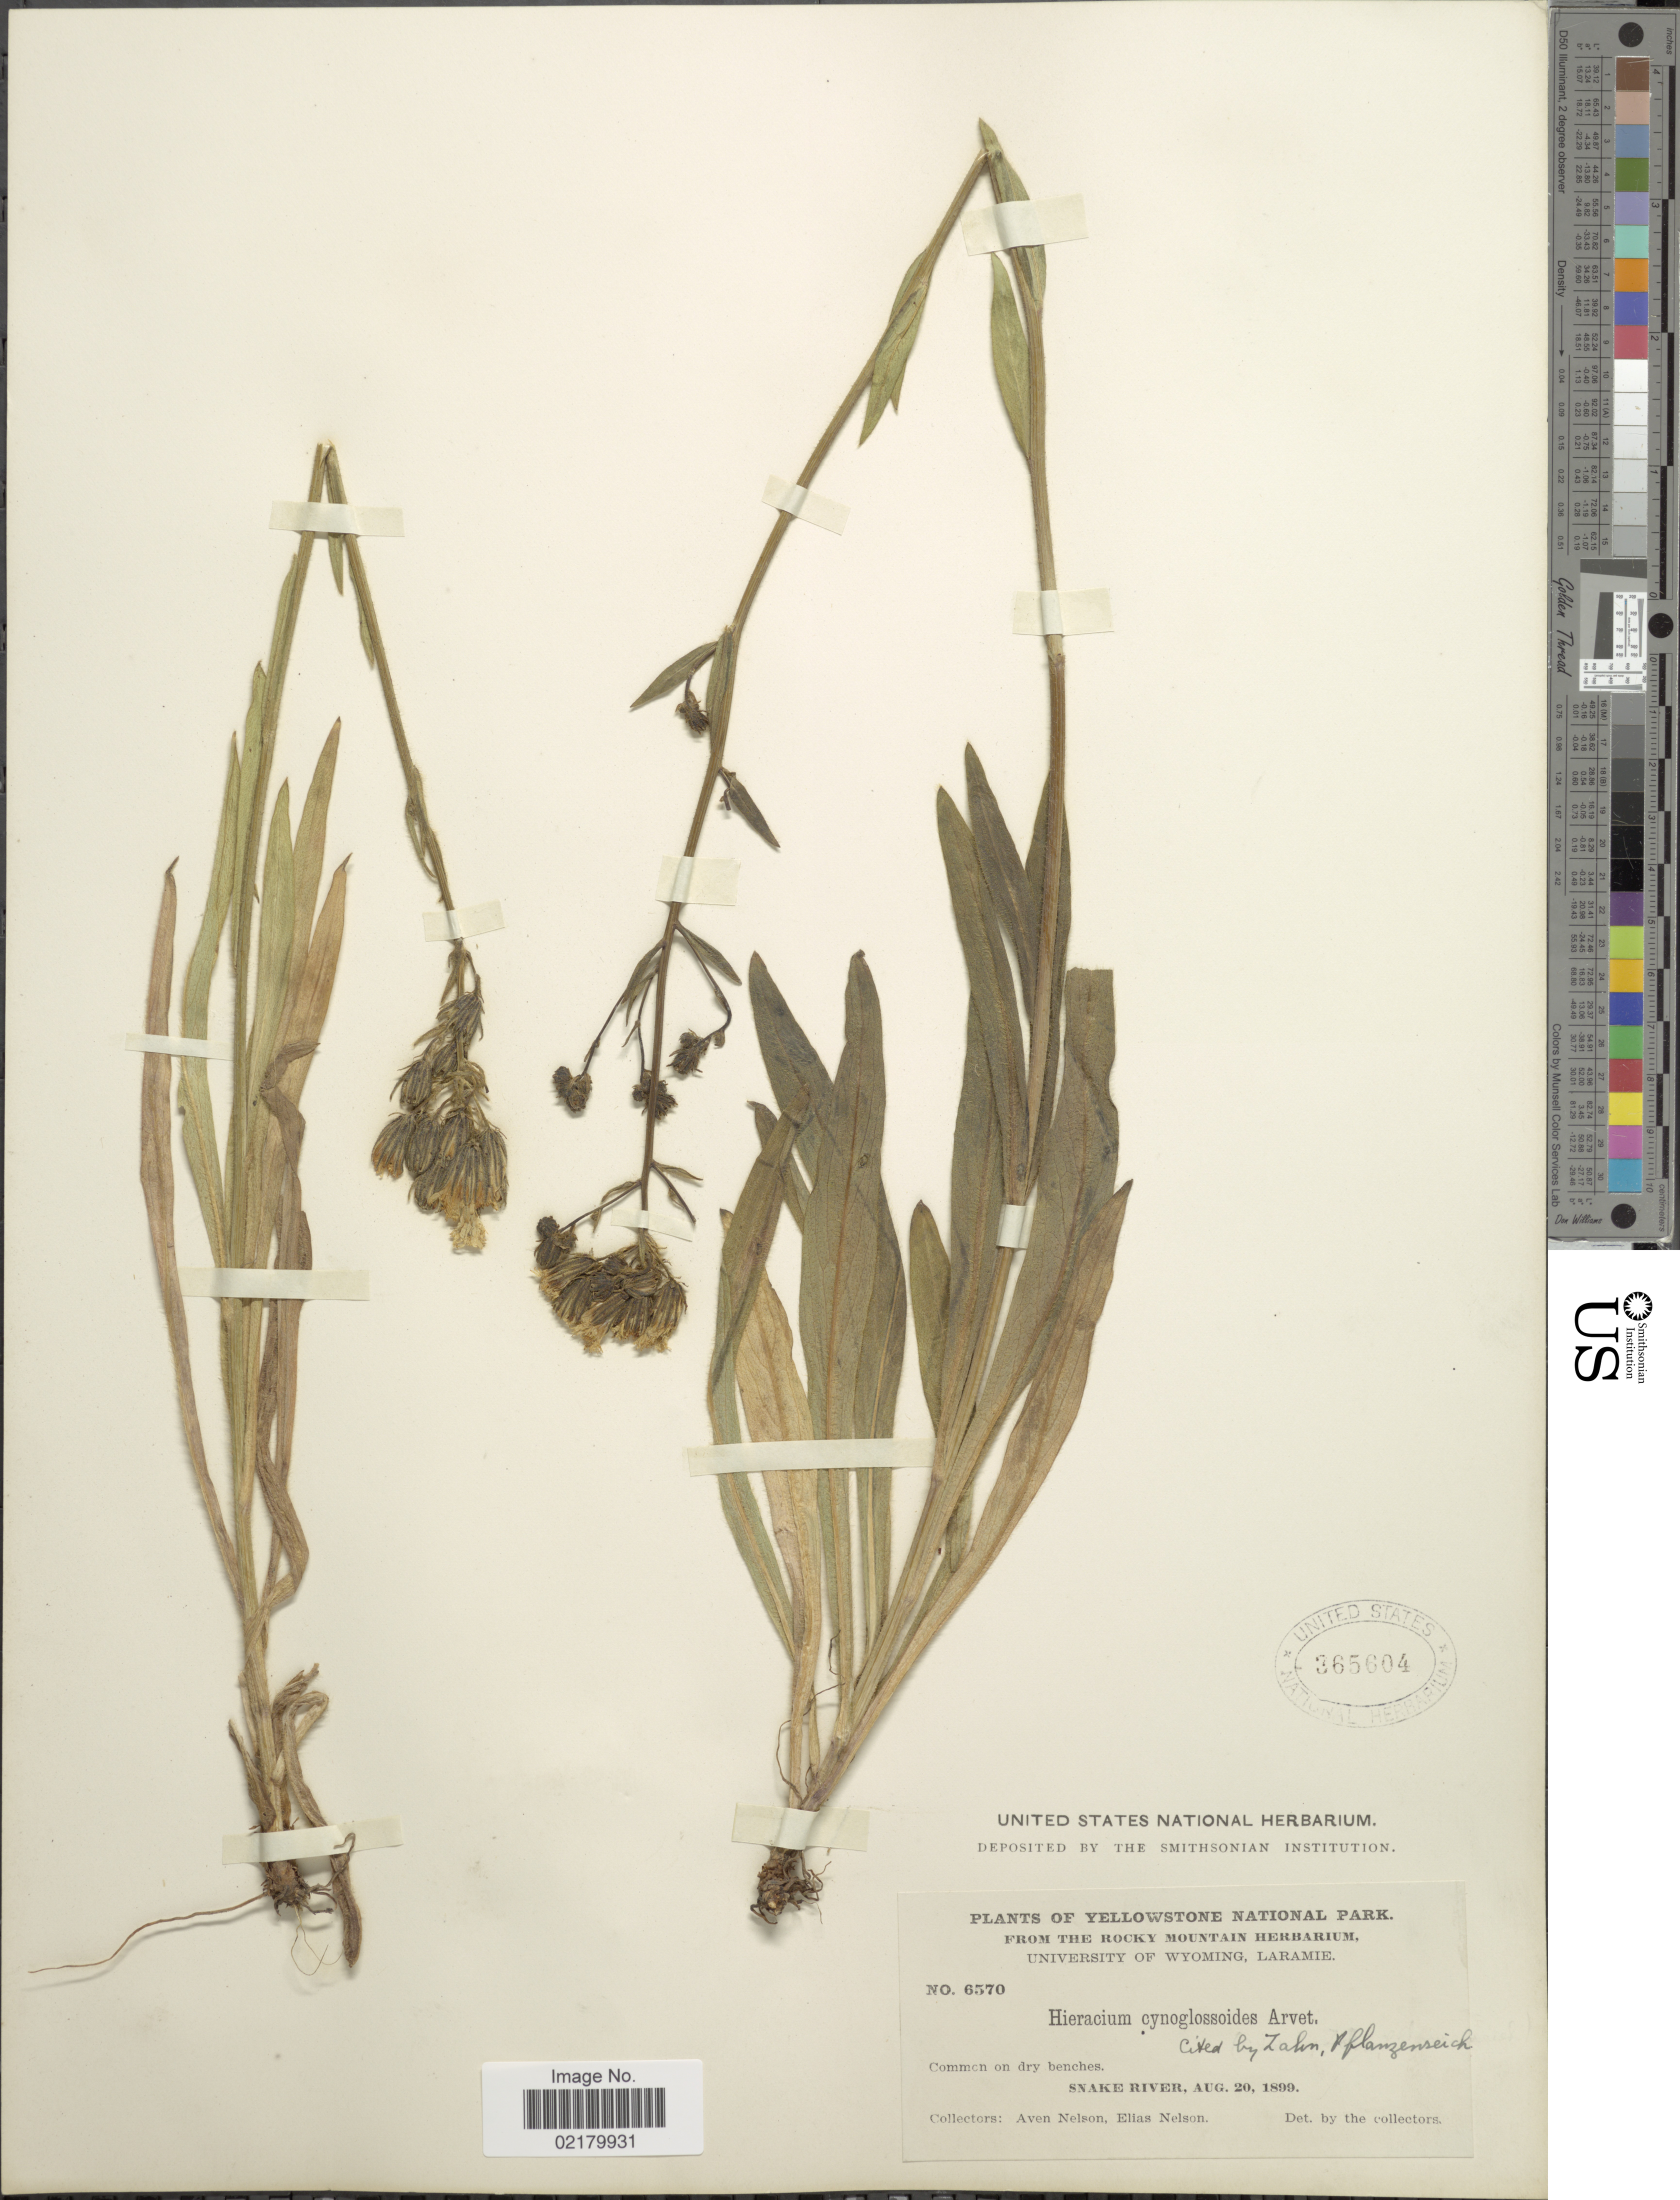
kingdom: Plantae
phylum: Tracheophyta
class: Magnoliopsida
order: Asterales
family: Asteraceae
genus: Hieracium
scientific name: Hieracium scouleri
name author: Hook.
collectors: A. Nelson & E. Nelson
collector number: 6570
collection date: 1899-08-20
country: United States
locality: Yellow National Park, Common on dry benches, Snake River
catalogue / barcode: US 365604